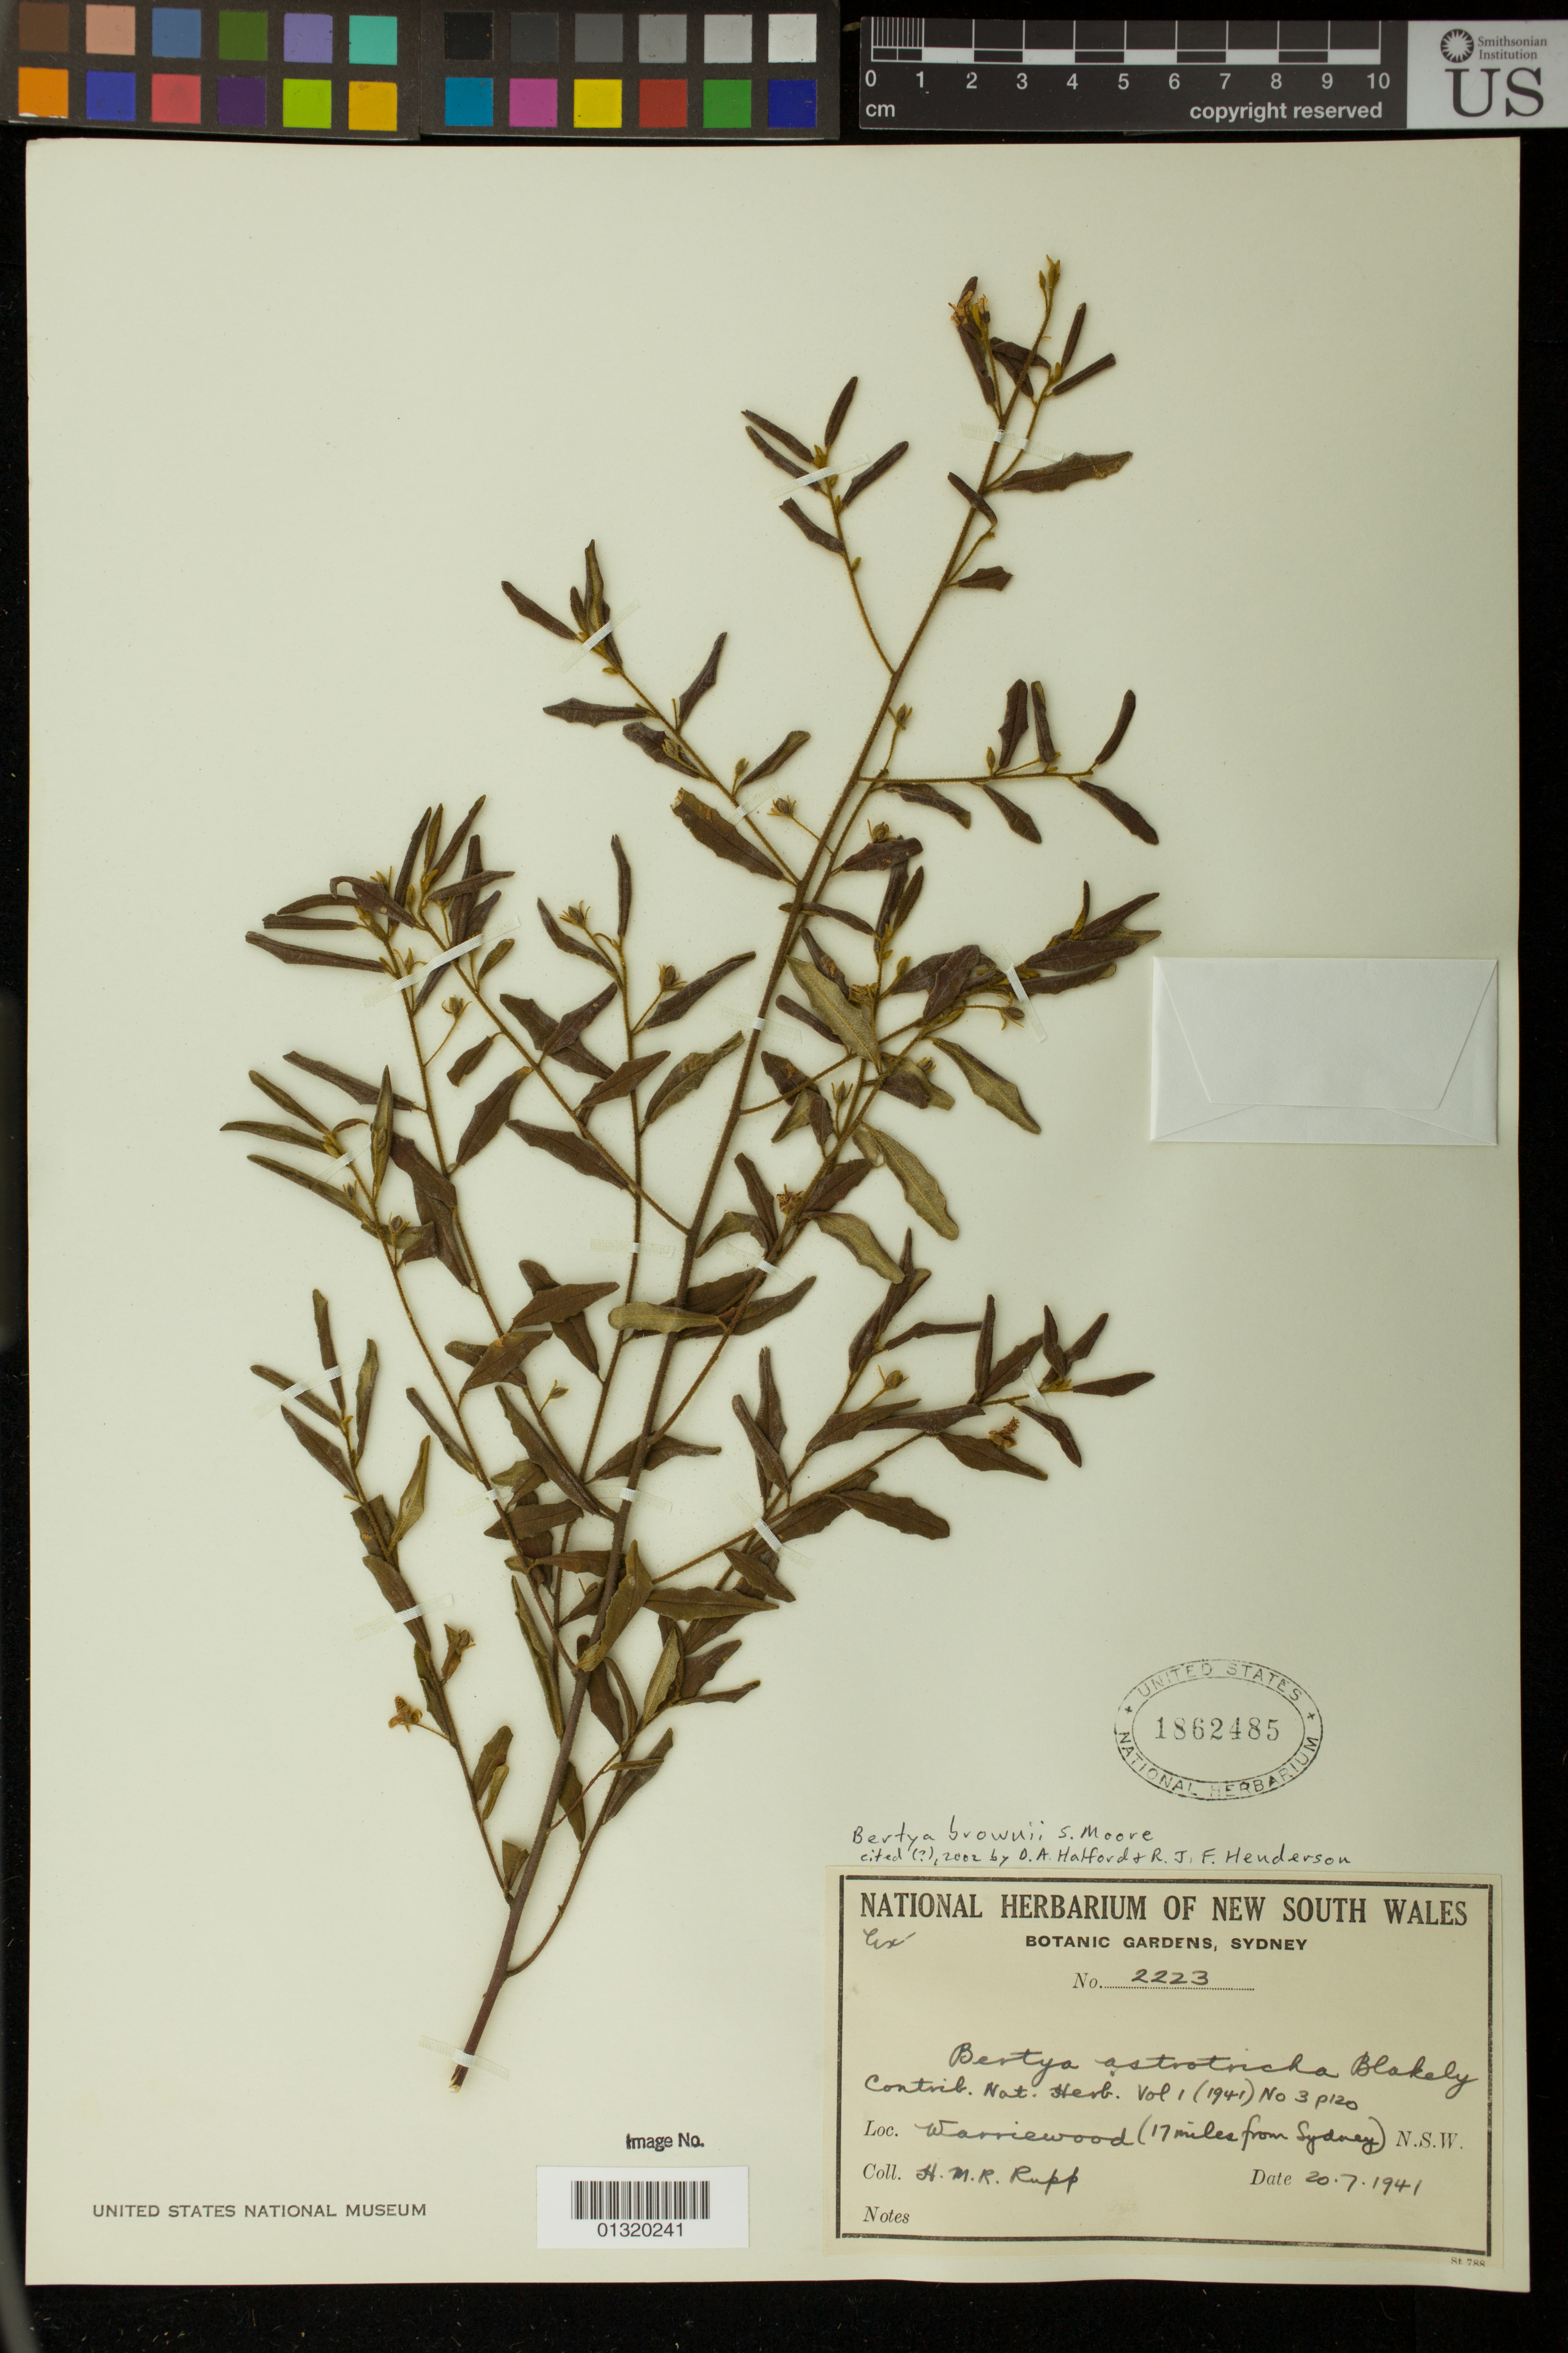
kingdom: Plantae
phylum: Tracheophyta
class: Magnoliopsida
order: Malpighiales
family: Euphorbiaceae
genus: Bertya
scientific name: Bertya brownii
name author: S. Moore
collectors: H. Rupp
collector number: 2223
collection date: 1941-07-20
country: Australia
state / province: New South Wales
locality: Warriewood (17 miles from Sydney)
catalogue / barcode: US 1862485